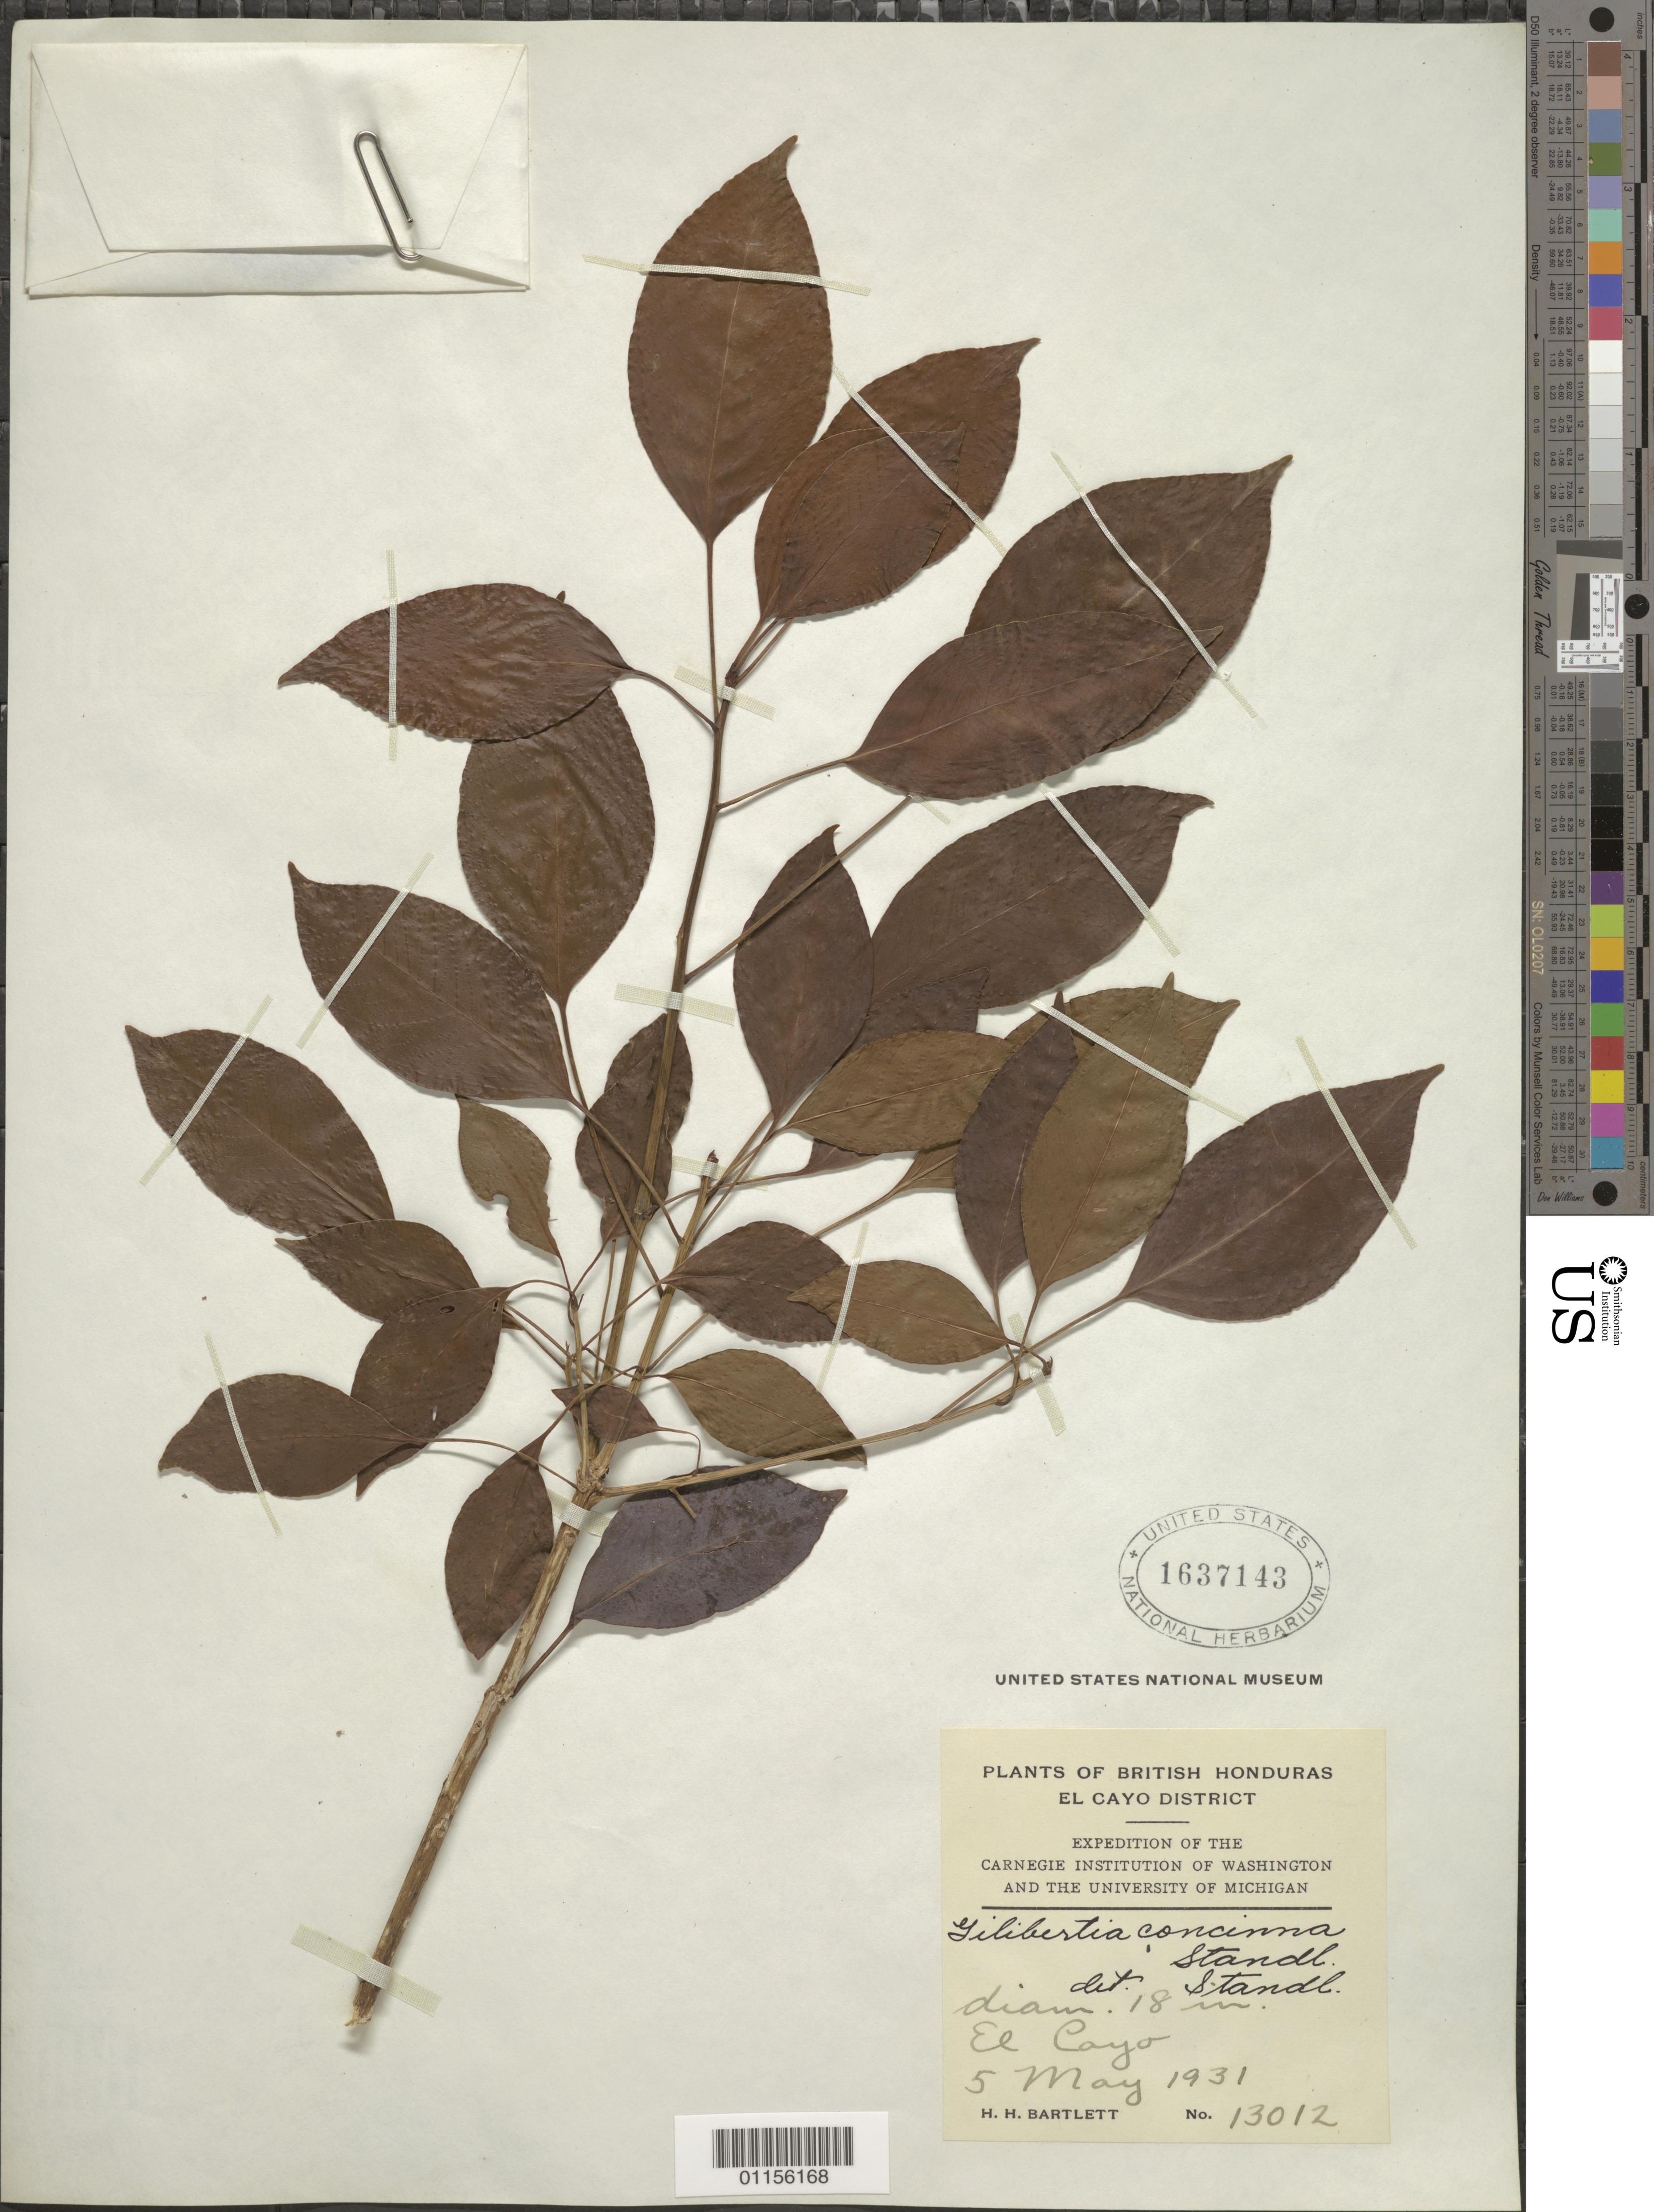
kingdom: Plantae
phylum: Tracheophyta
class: Magnoliopsida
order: Apiales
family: Araliaceae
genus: Dendropanax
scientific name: Dendropanax arboreus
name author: (L.) Decne. & Planch.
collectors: H. H. Bartlett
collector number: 13012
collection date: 1931-05-05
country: Belize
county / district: El Cayo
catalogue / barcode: US 1637143